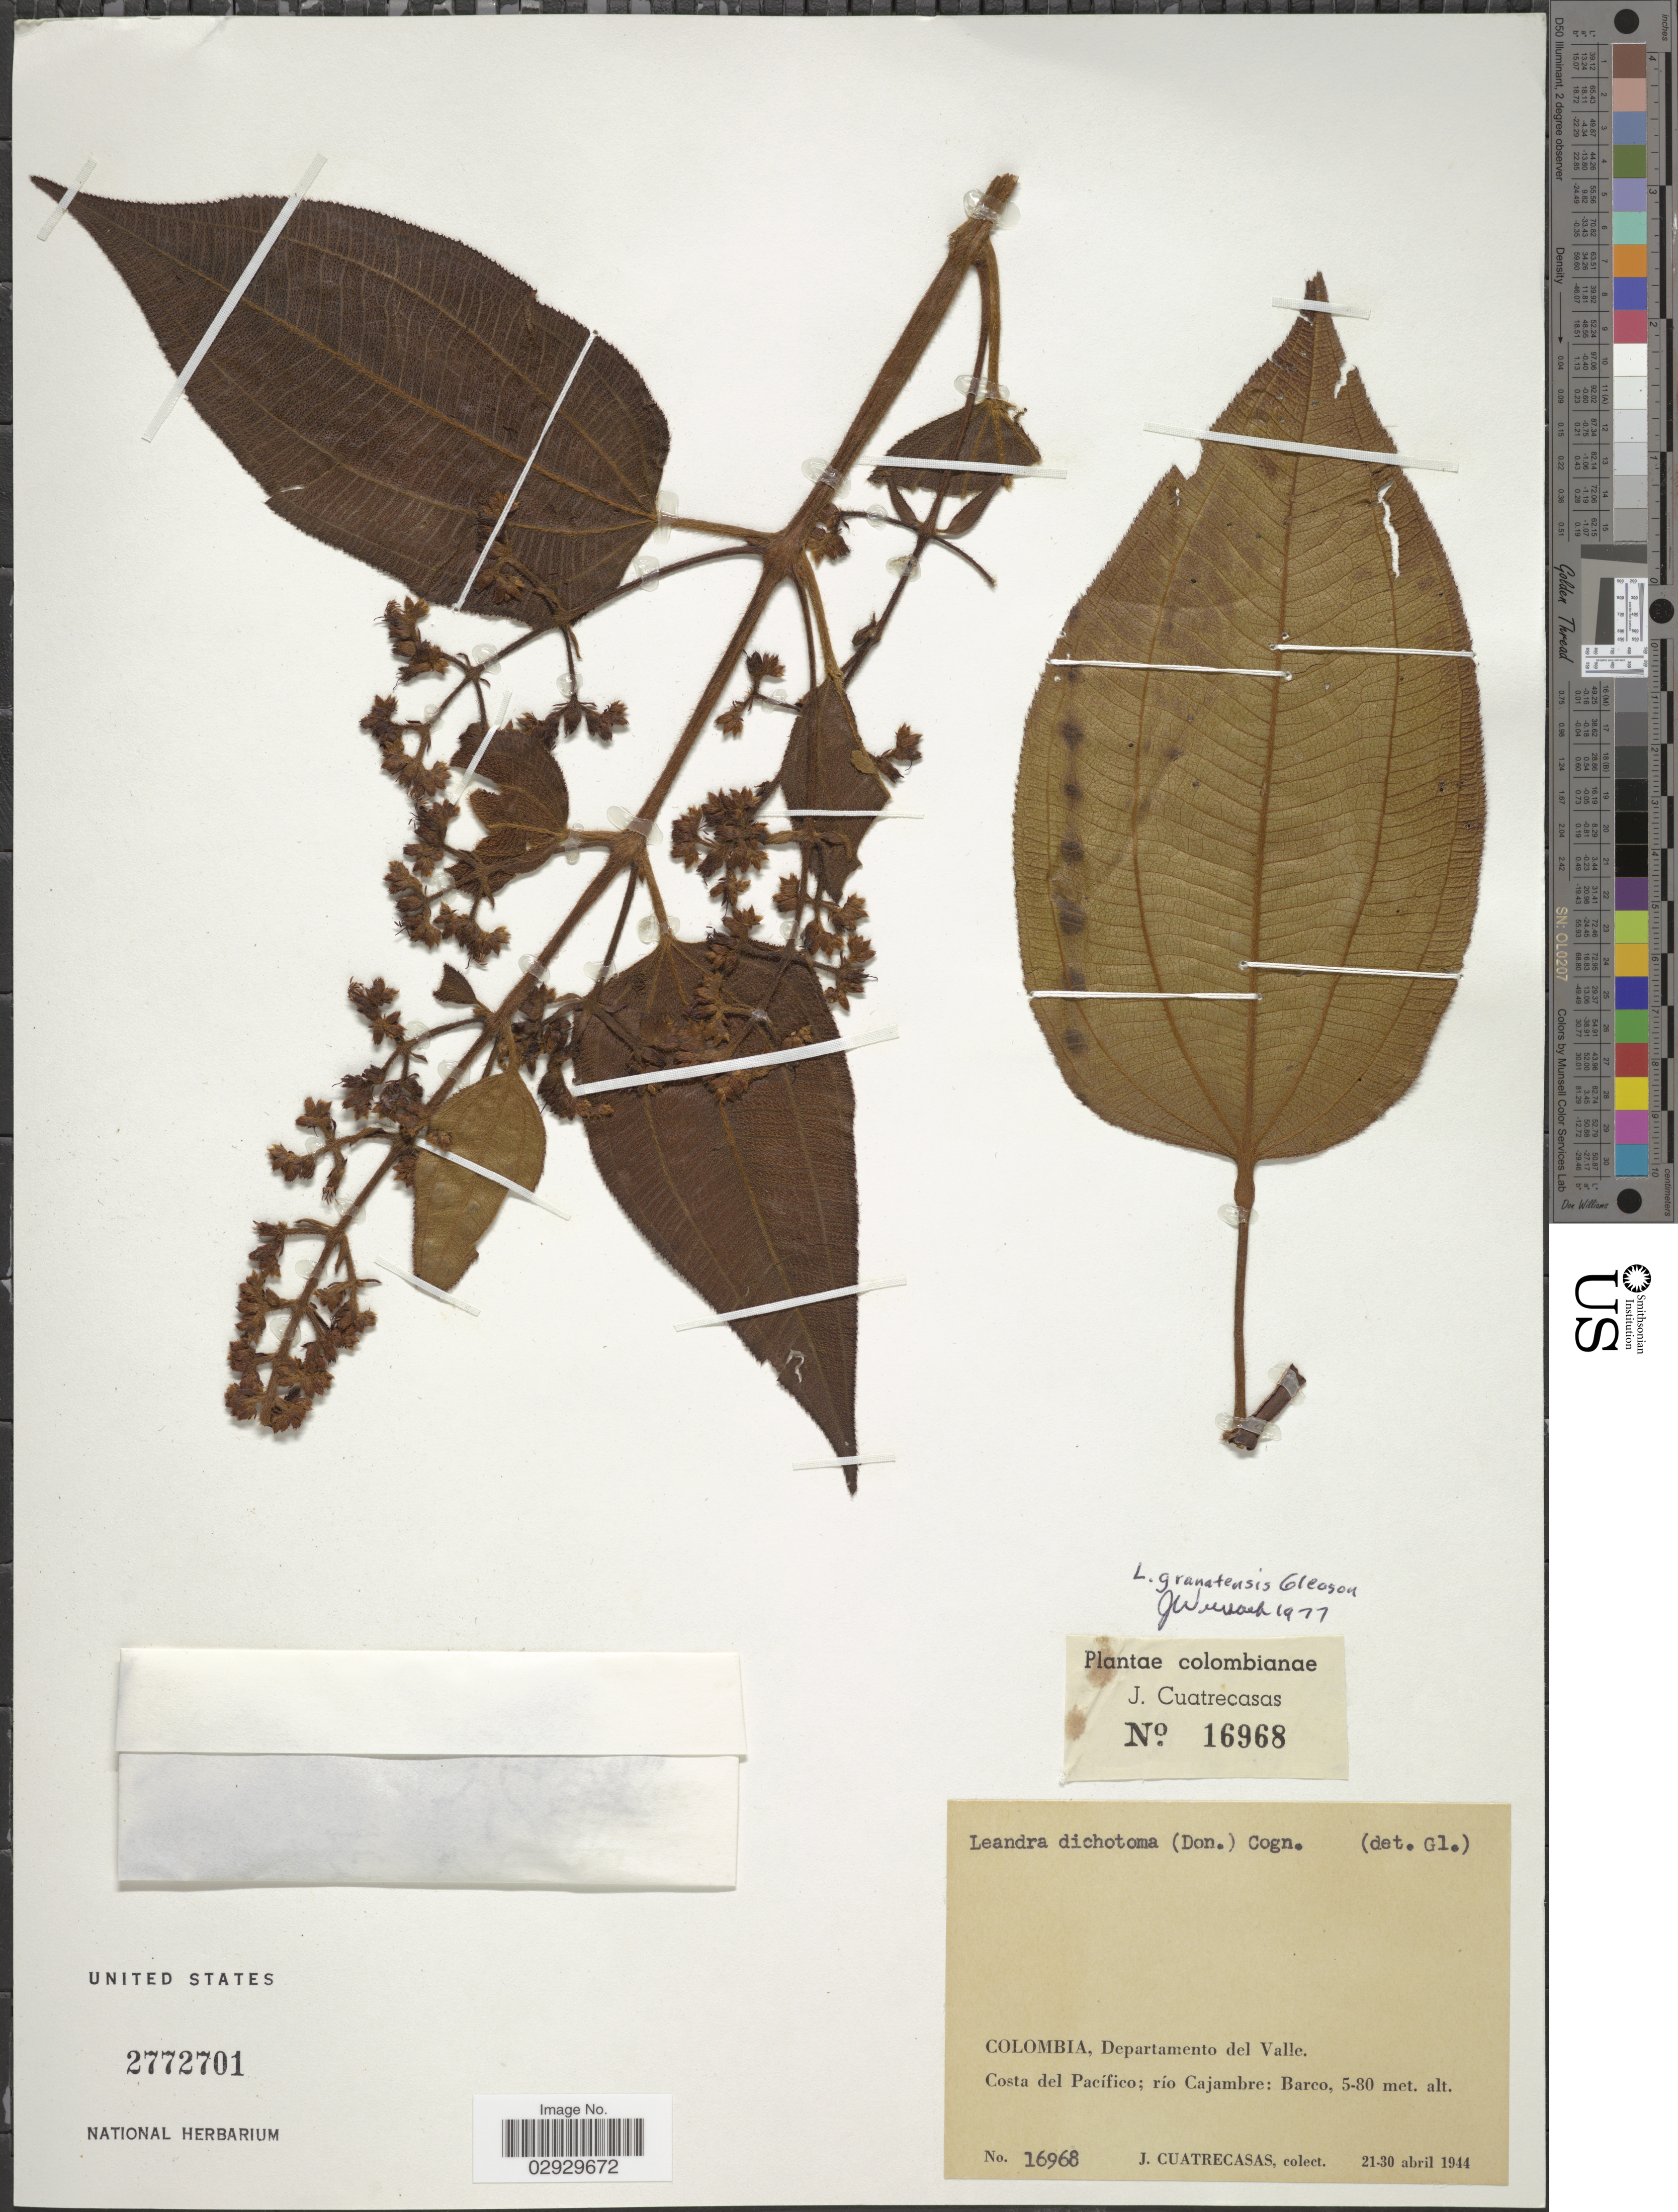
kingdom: Plantae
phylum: Tracheophyta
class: Magnoliopsida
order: Myrtales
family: Melastomataceae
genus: Leandra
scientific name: Leandra granatensis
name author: Gleason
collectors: J. Cuatrecasas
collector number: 16968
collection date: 1944-04-21/1944-04-30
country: Colombia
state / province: Valle del Cauca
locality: Departamento del Valle. Costa del Pacífico; río Cajambre: Barco.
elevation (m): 5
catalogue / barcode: US 2772701